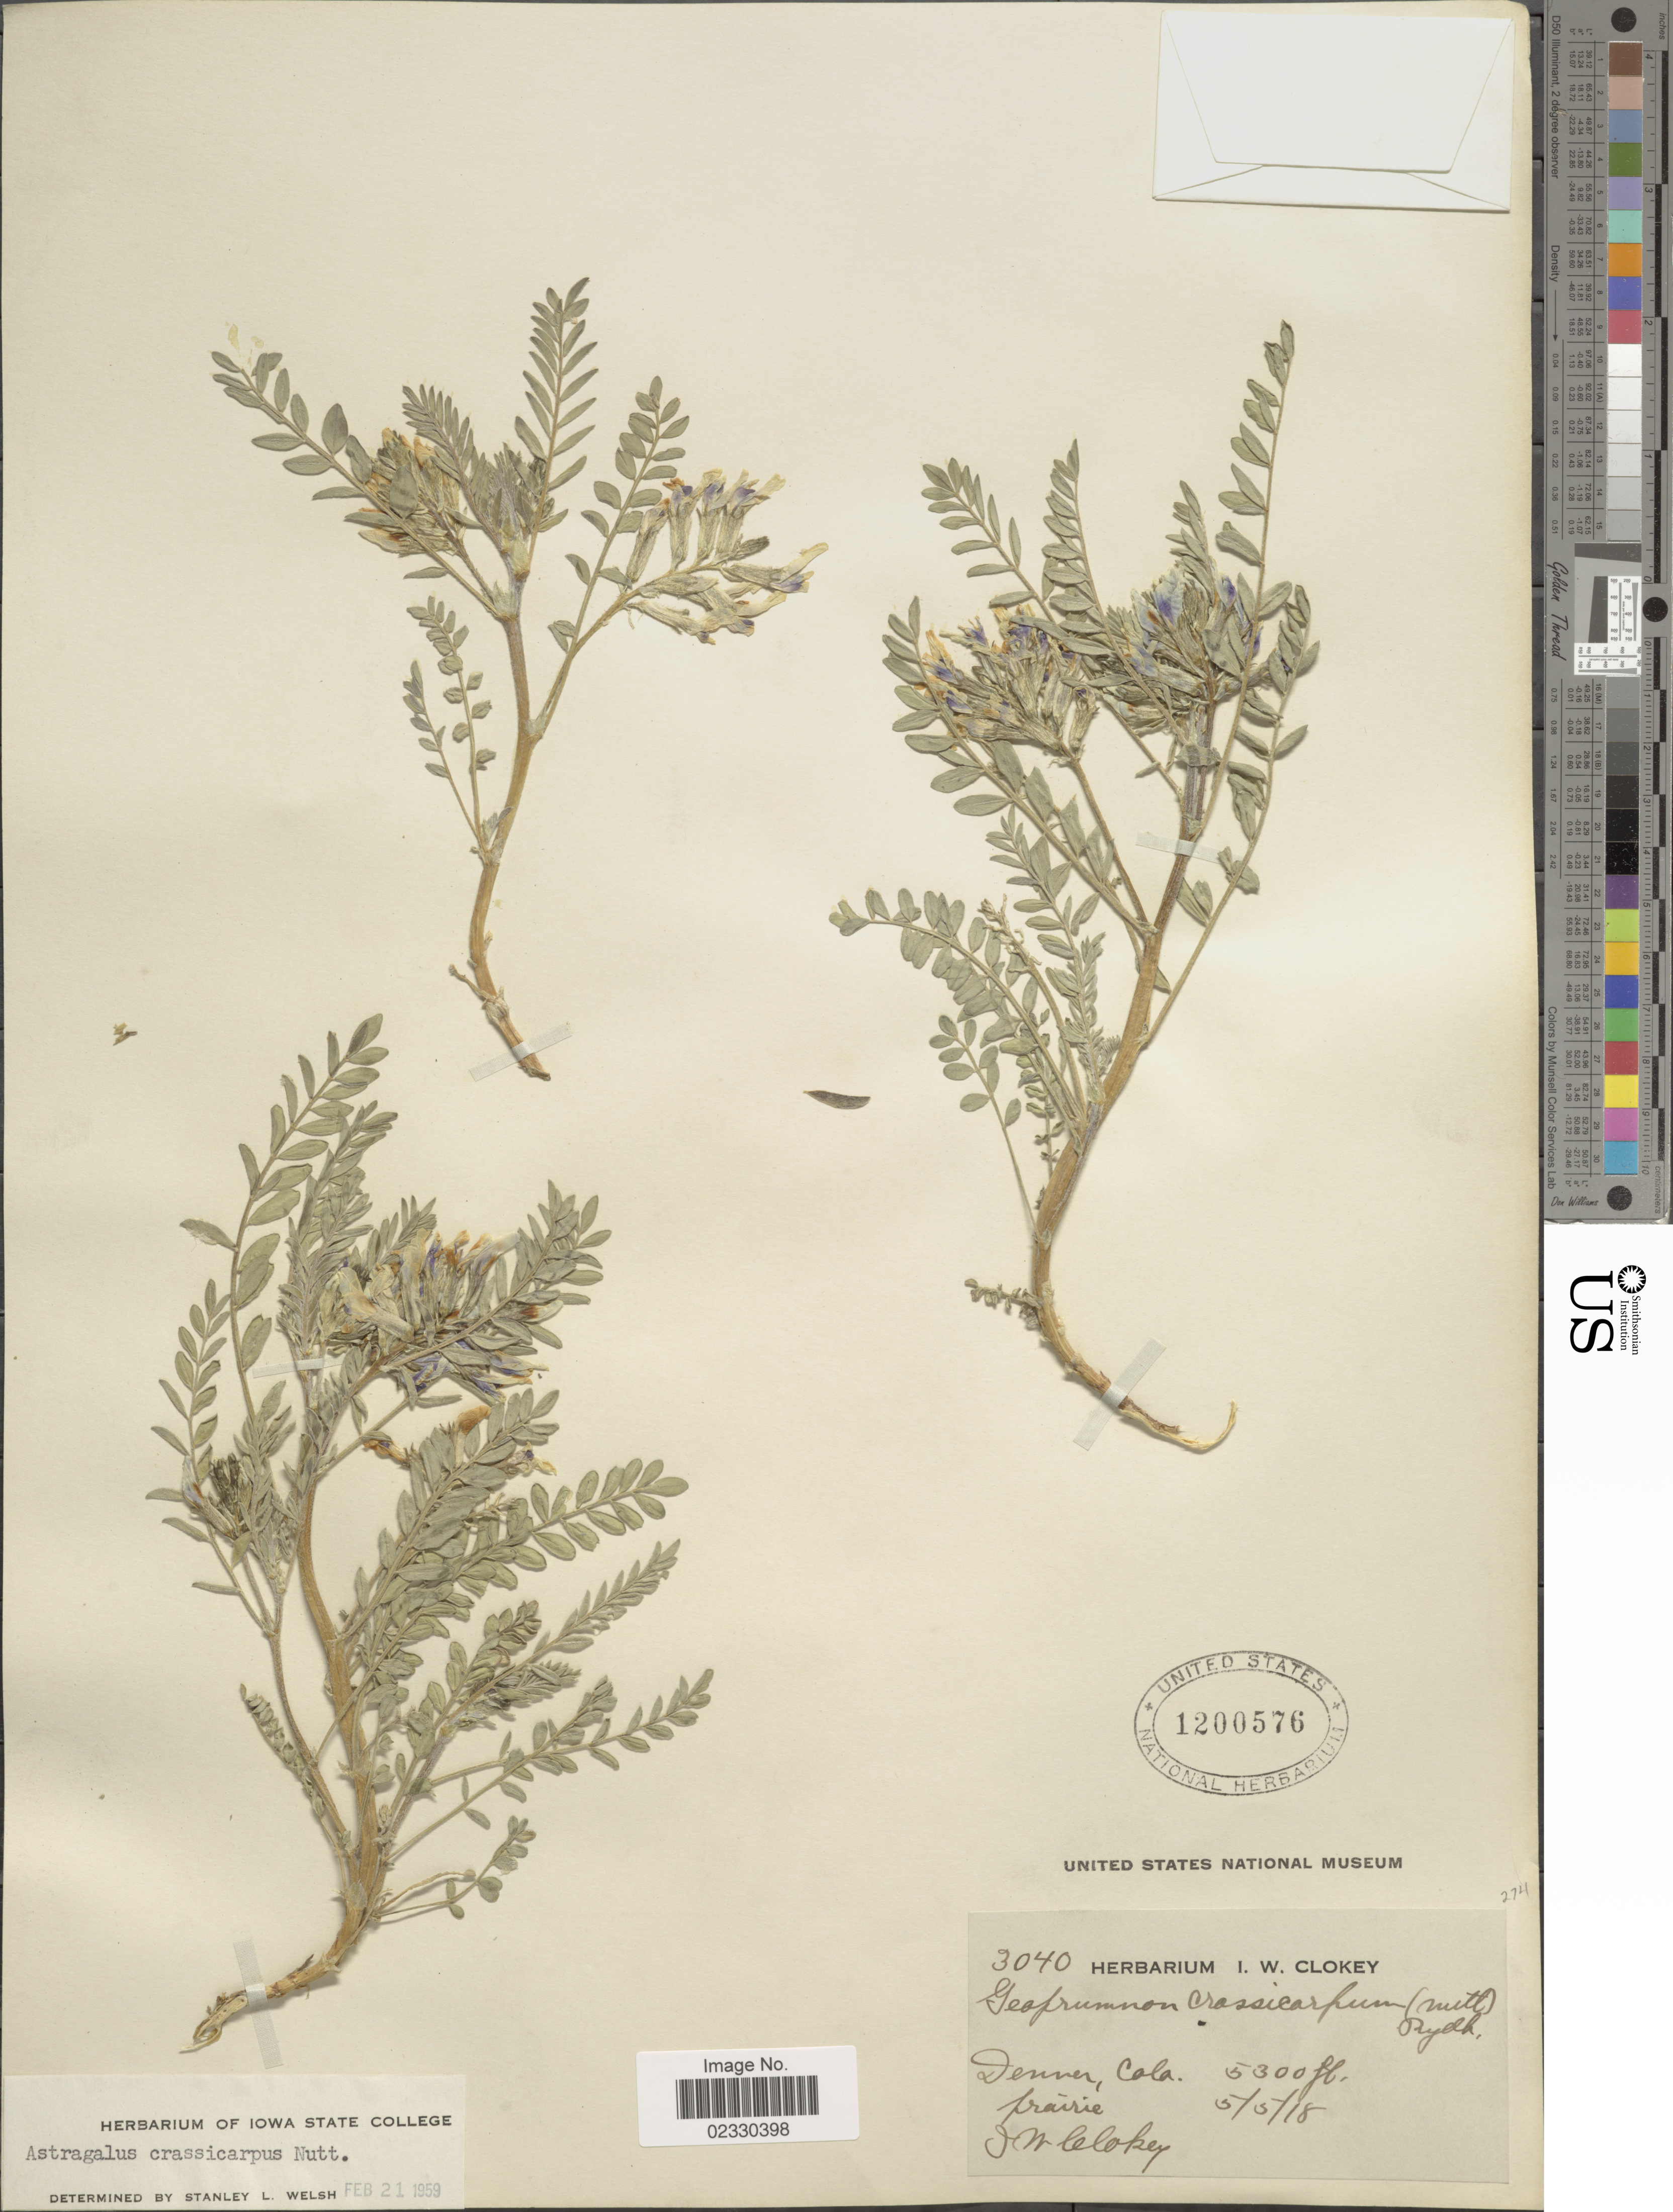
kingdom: Plantae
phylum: Tracheophyta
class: Magnoliopsida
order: Fabales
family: Fabaceae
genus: Astragalus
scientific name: Astragalus crassicarpus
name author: Nutt.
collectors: J. Clokey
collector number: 3040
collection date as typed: Transcribed d/m/y: 5/5/18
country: United States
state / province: Colorado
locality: Denver, prairie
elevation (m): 1615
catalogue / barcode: US 1200576